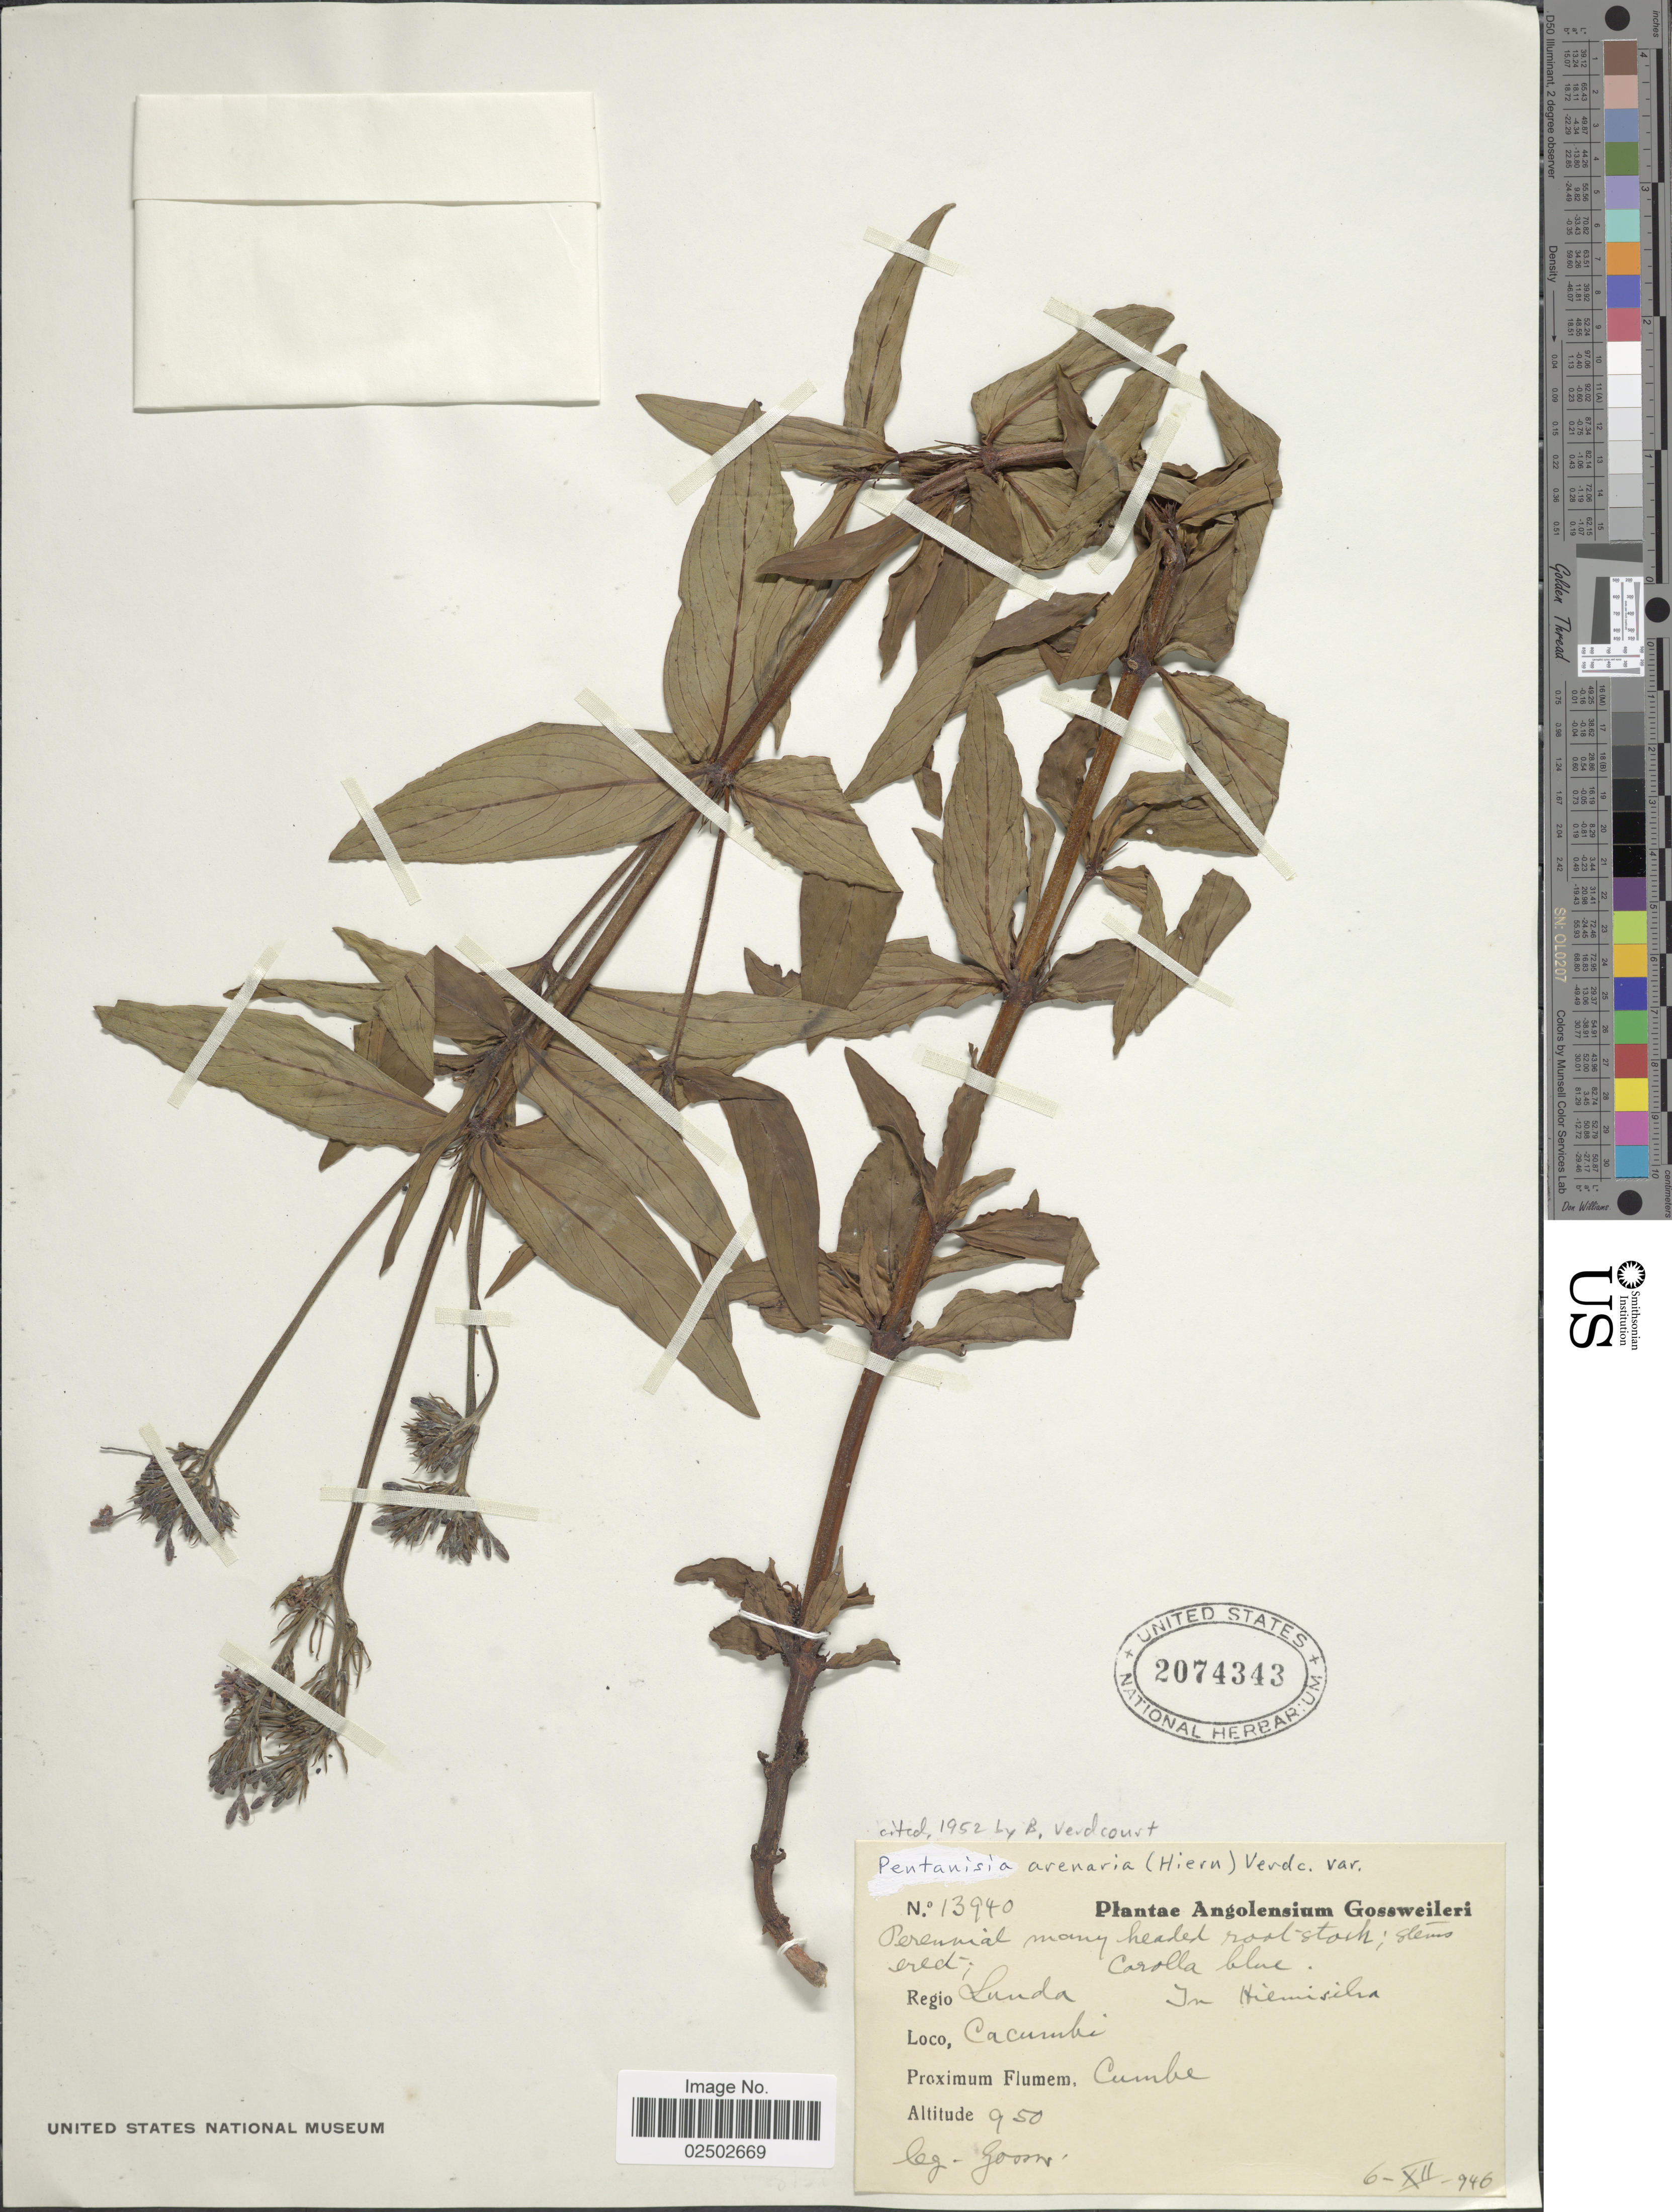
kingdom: Plantae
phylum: Tracheophyta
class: Magnoliopsida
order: Gentianales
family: Rubiaceae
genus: Pentanisia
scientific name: Pentanisia arenaria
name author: (Hiern) Verdc.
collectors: -. Gossweiler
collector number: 13940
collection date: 1946-12-06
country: Angola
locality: Regio Lunda. Cacumbi. Porximum Flumen Cumbe.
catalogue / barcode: US 2074343